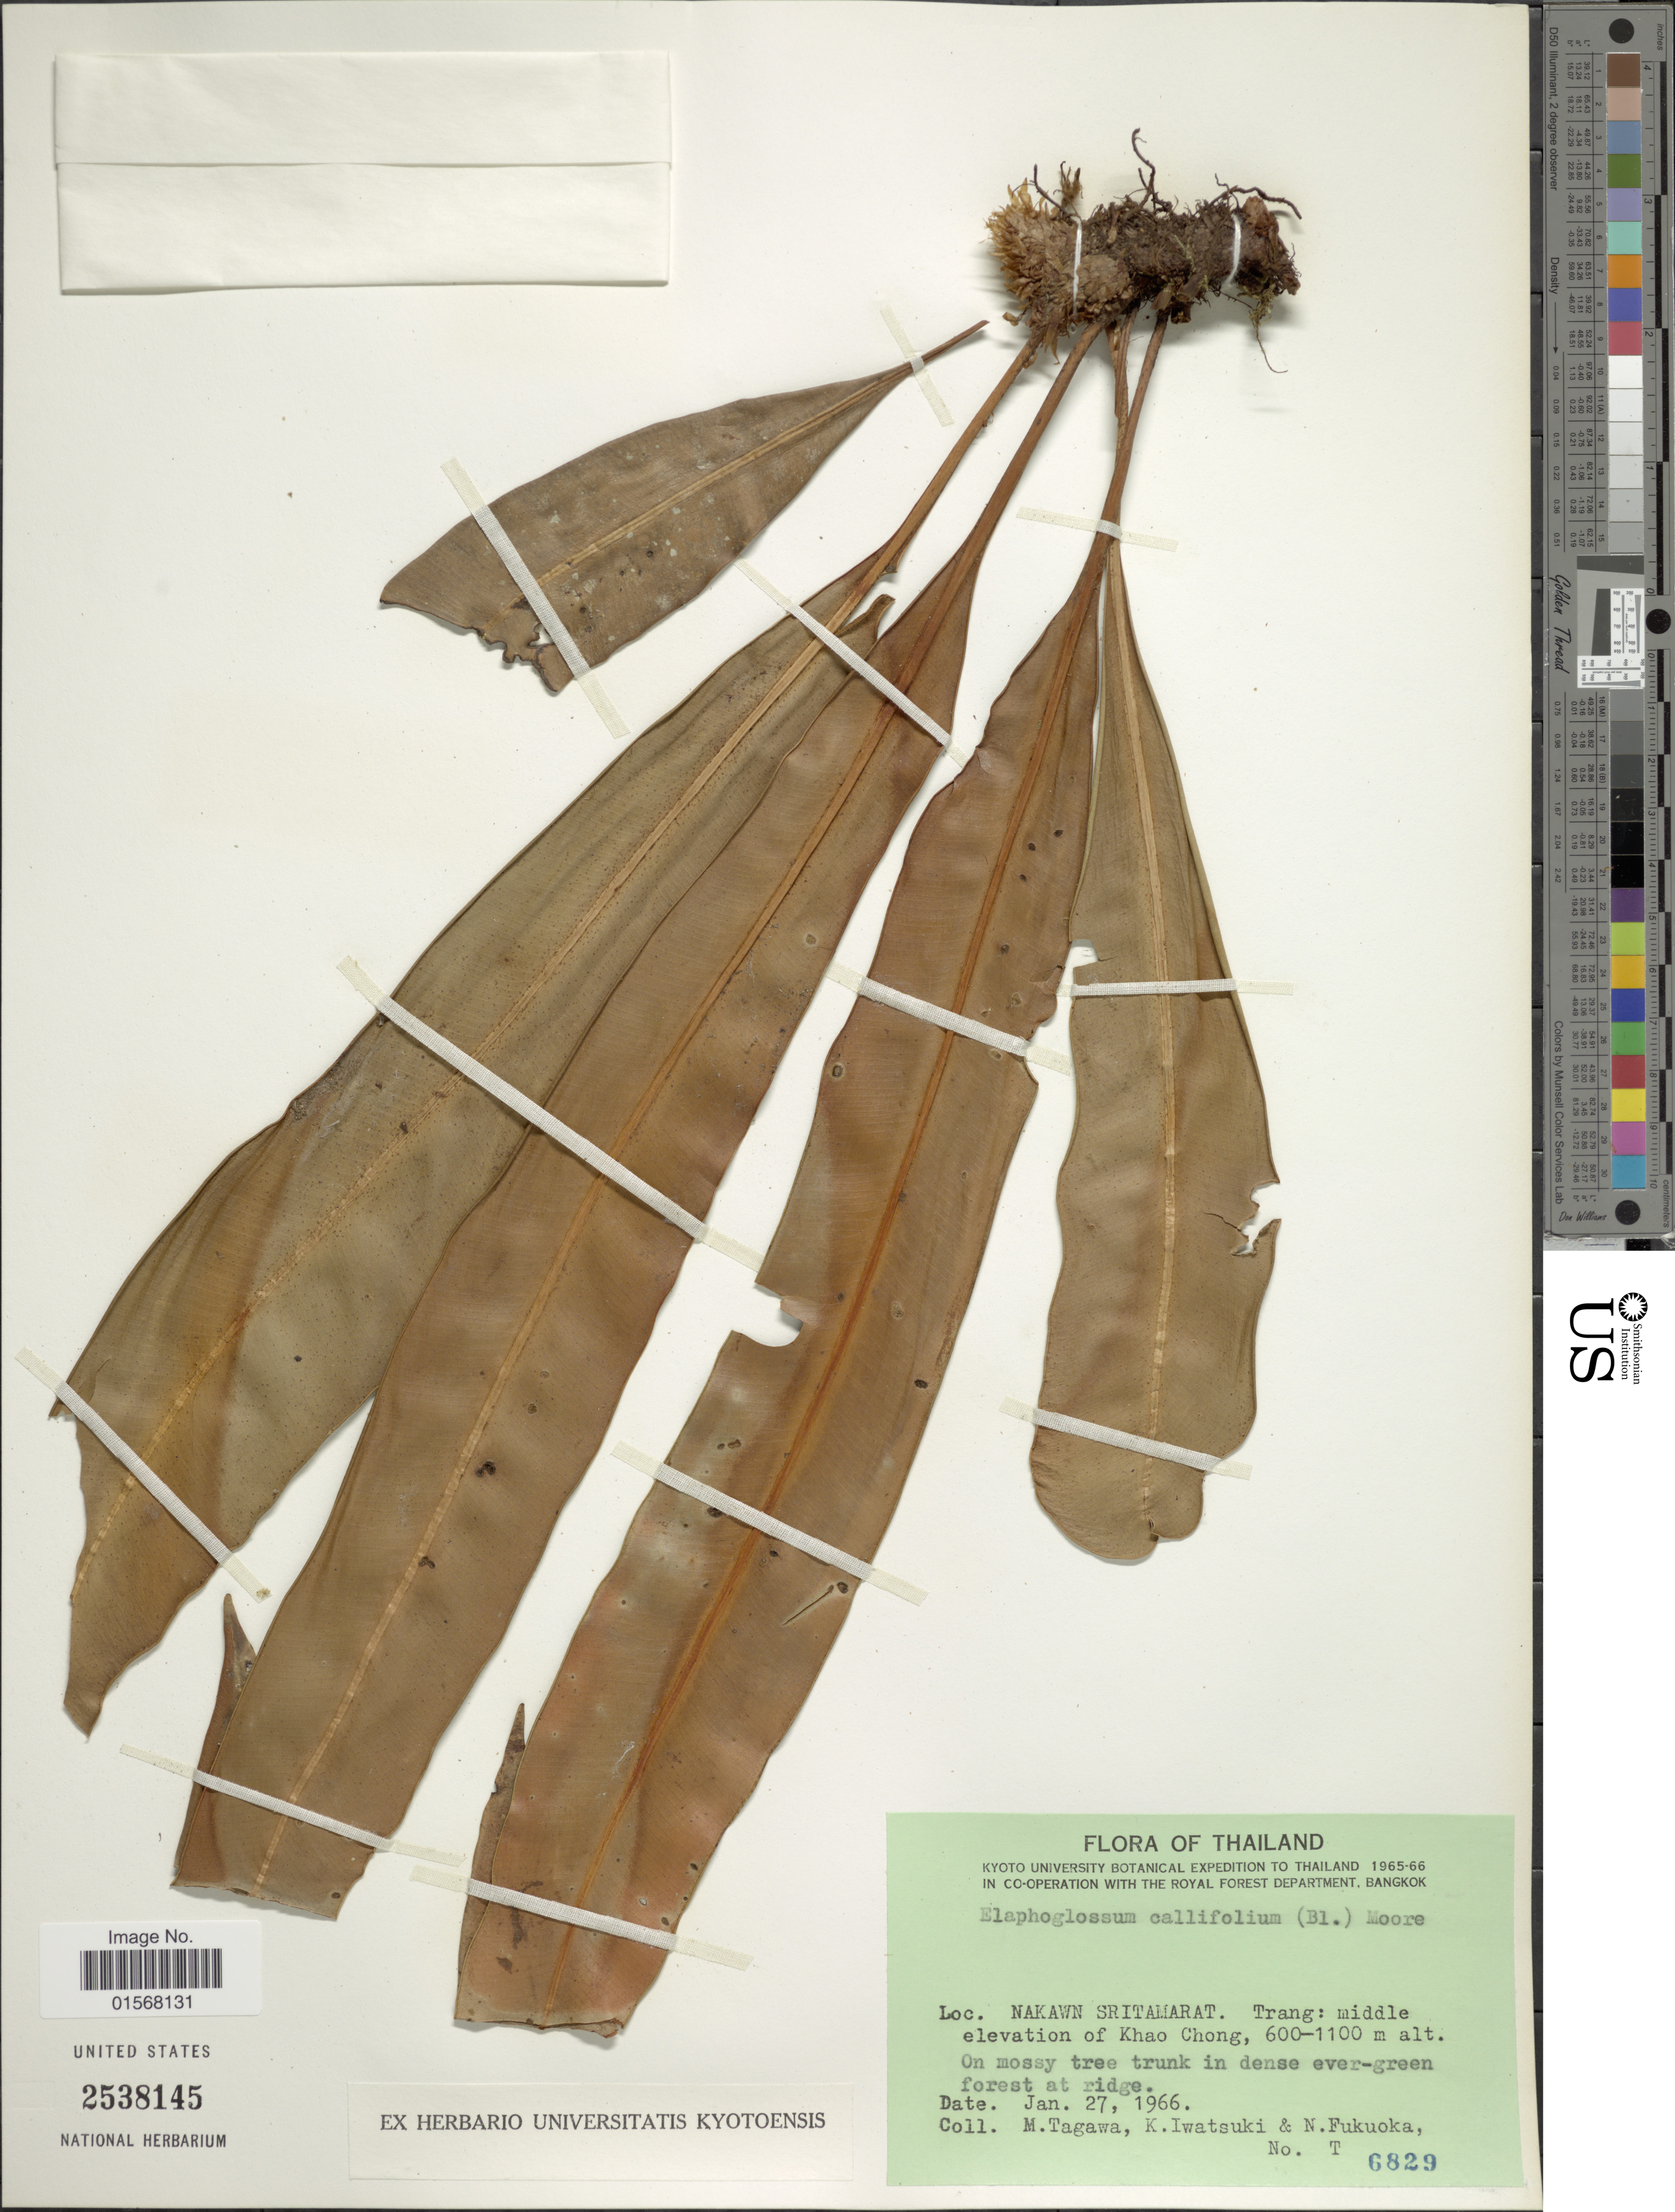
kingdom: Plantae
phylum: Tracheophyta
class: Polypodiopsida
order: Polypodiales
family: Dryopteridaceae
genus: Elaphoglossum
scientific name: Elaphoglossum callifolium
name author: (Blume) T. Moore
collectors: M. Tagawa, K. Iwatsuki & N. Fukuoka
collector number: T6829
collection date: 1966-01-27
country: Thailand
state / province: Trang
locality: Nakawn Sritamarat, Trang : middle elevation of Khao Chong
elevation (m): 600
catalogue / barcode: US 2538145